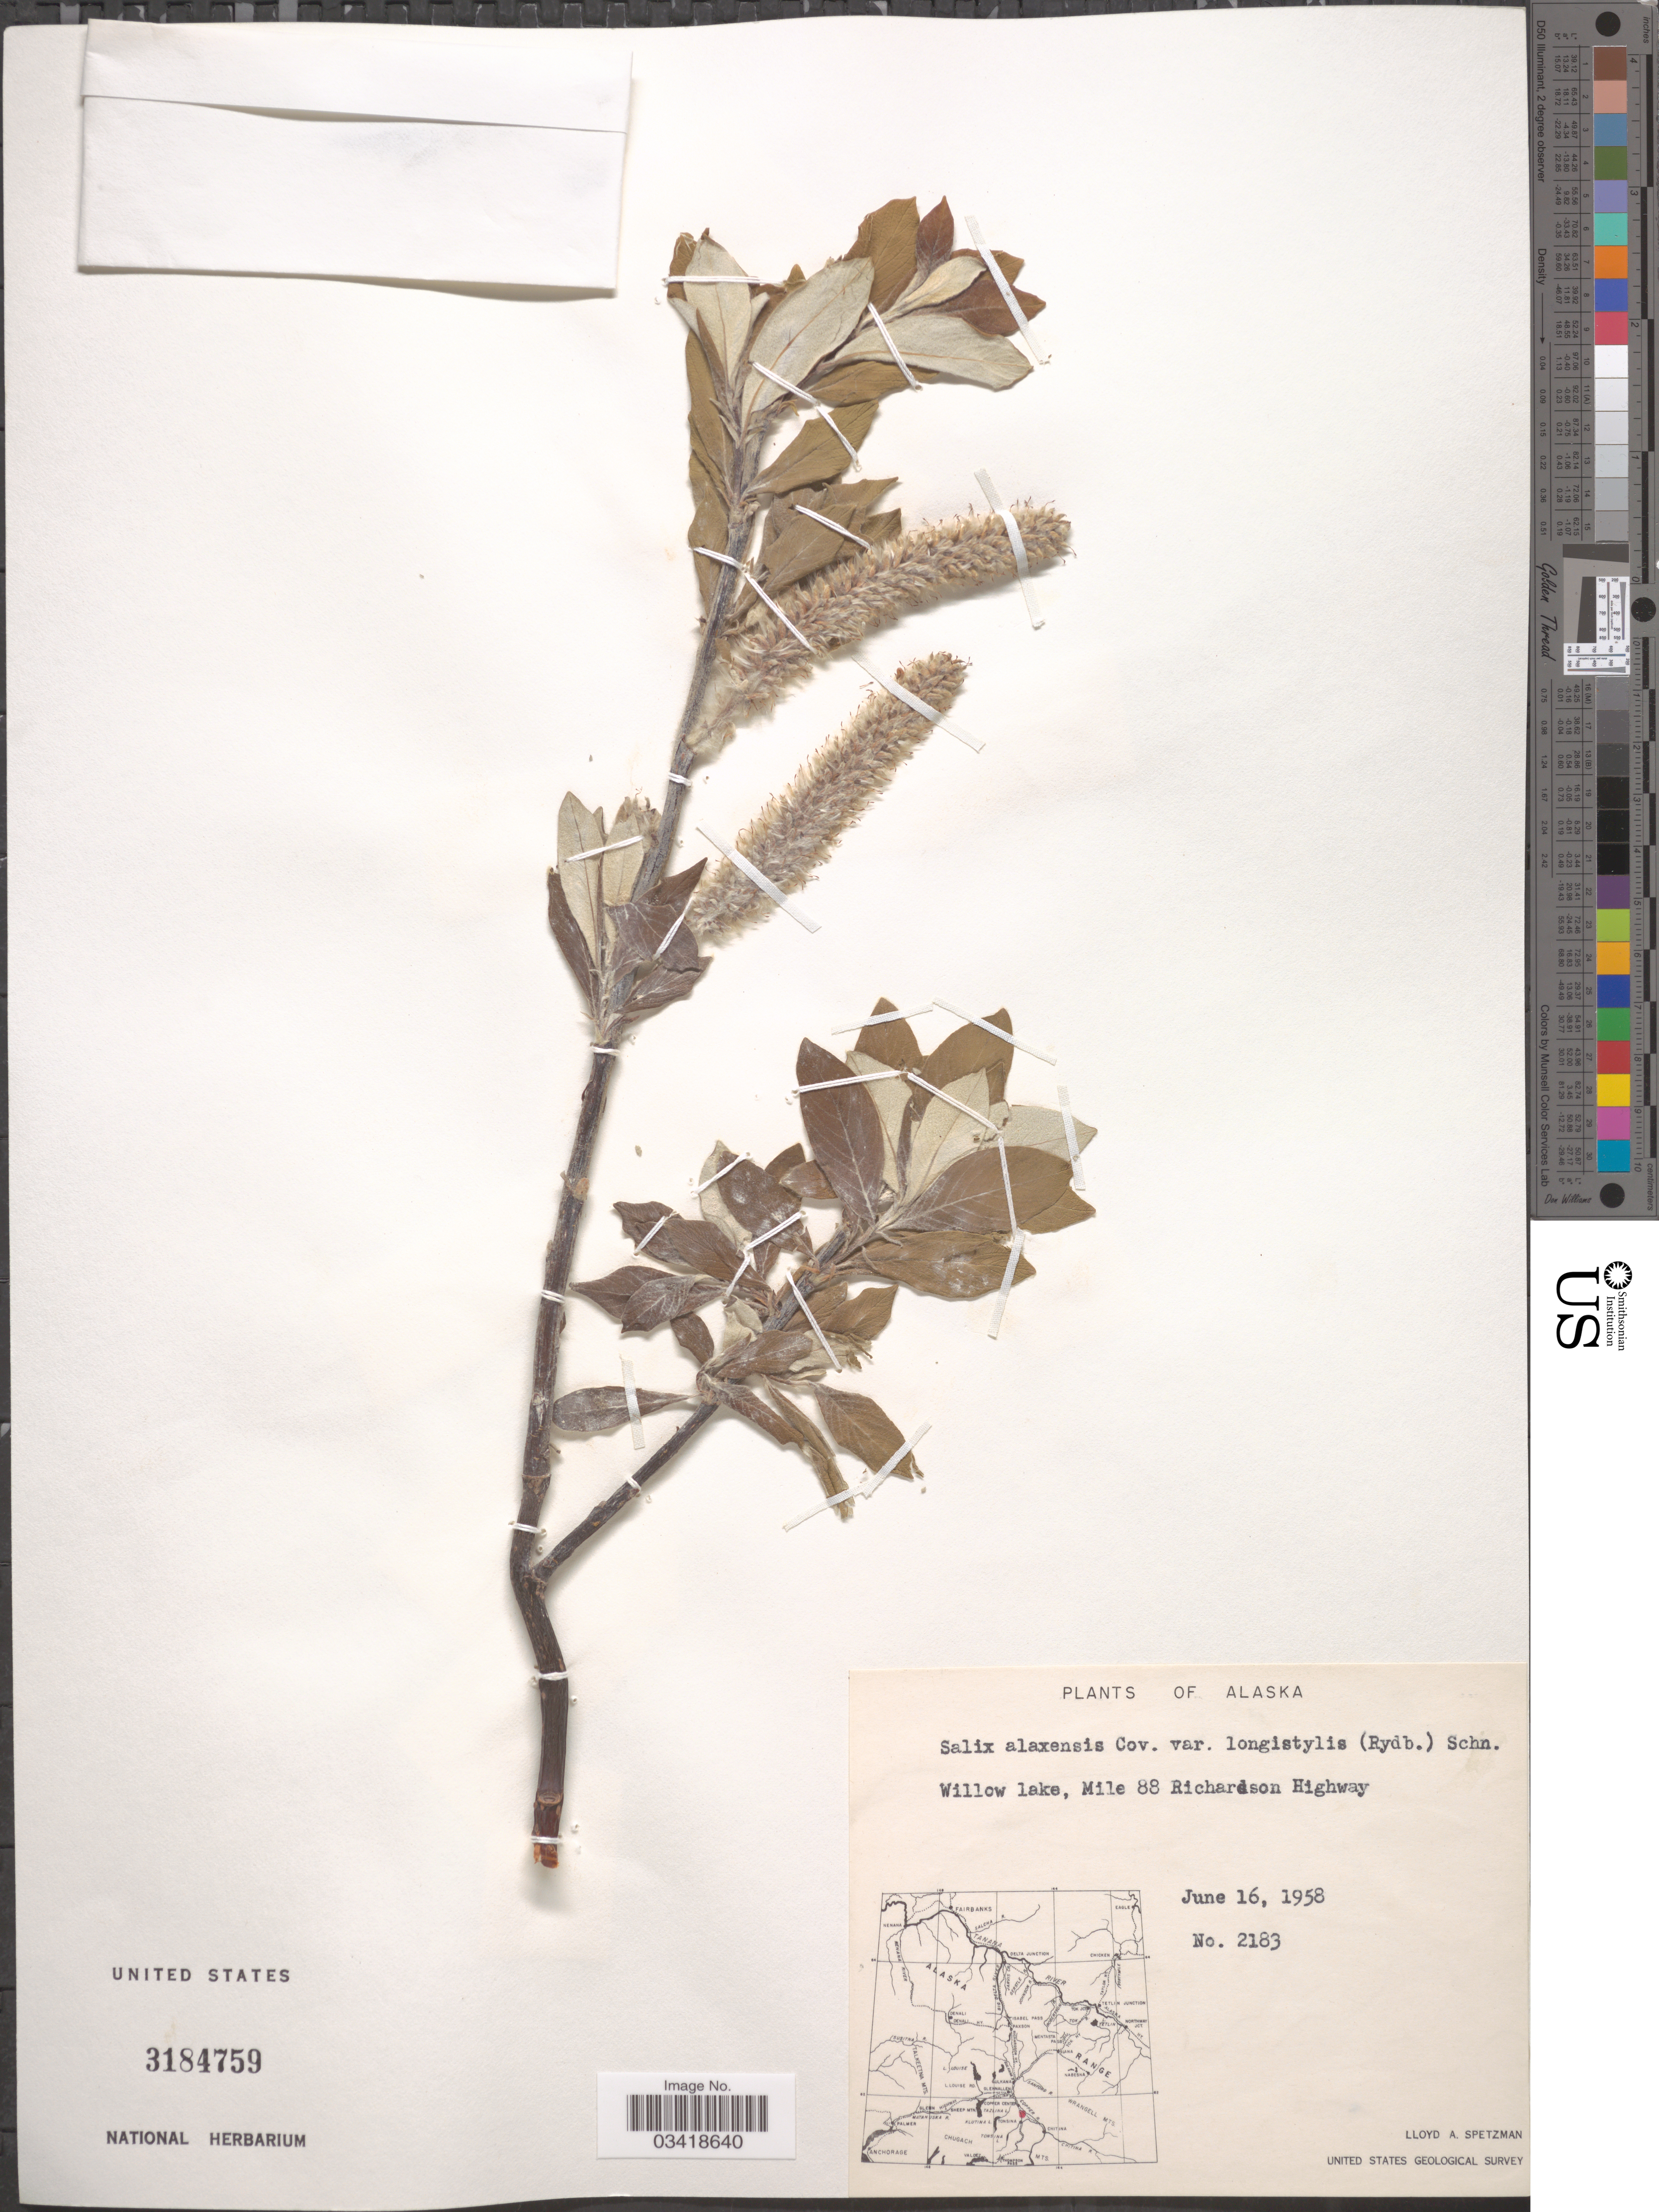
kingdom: Plantae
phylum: Tracheophyta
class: Magnoliopsida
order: Malpighiales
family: Salicaceae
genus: Salix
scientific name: Salix alaxensis var. longistylis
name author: (Rydb.) C.K. Schneid.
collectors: L. Spetzman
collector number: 2183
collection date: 1958-06-16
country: United States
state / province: Alaska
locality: Willow lake, Mile 88 Richardson Highway.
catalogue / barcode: US 3184759